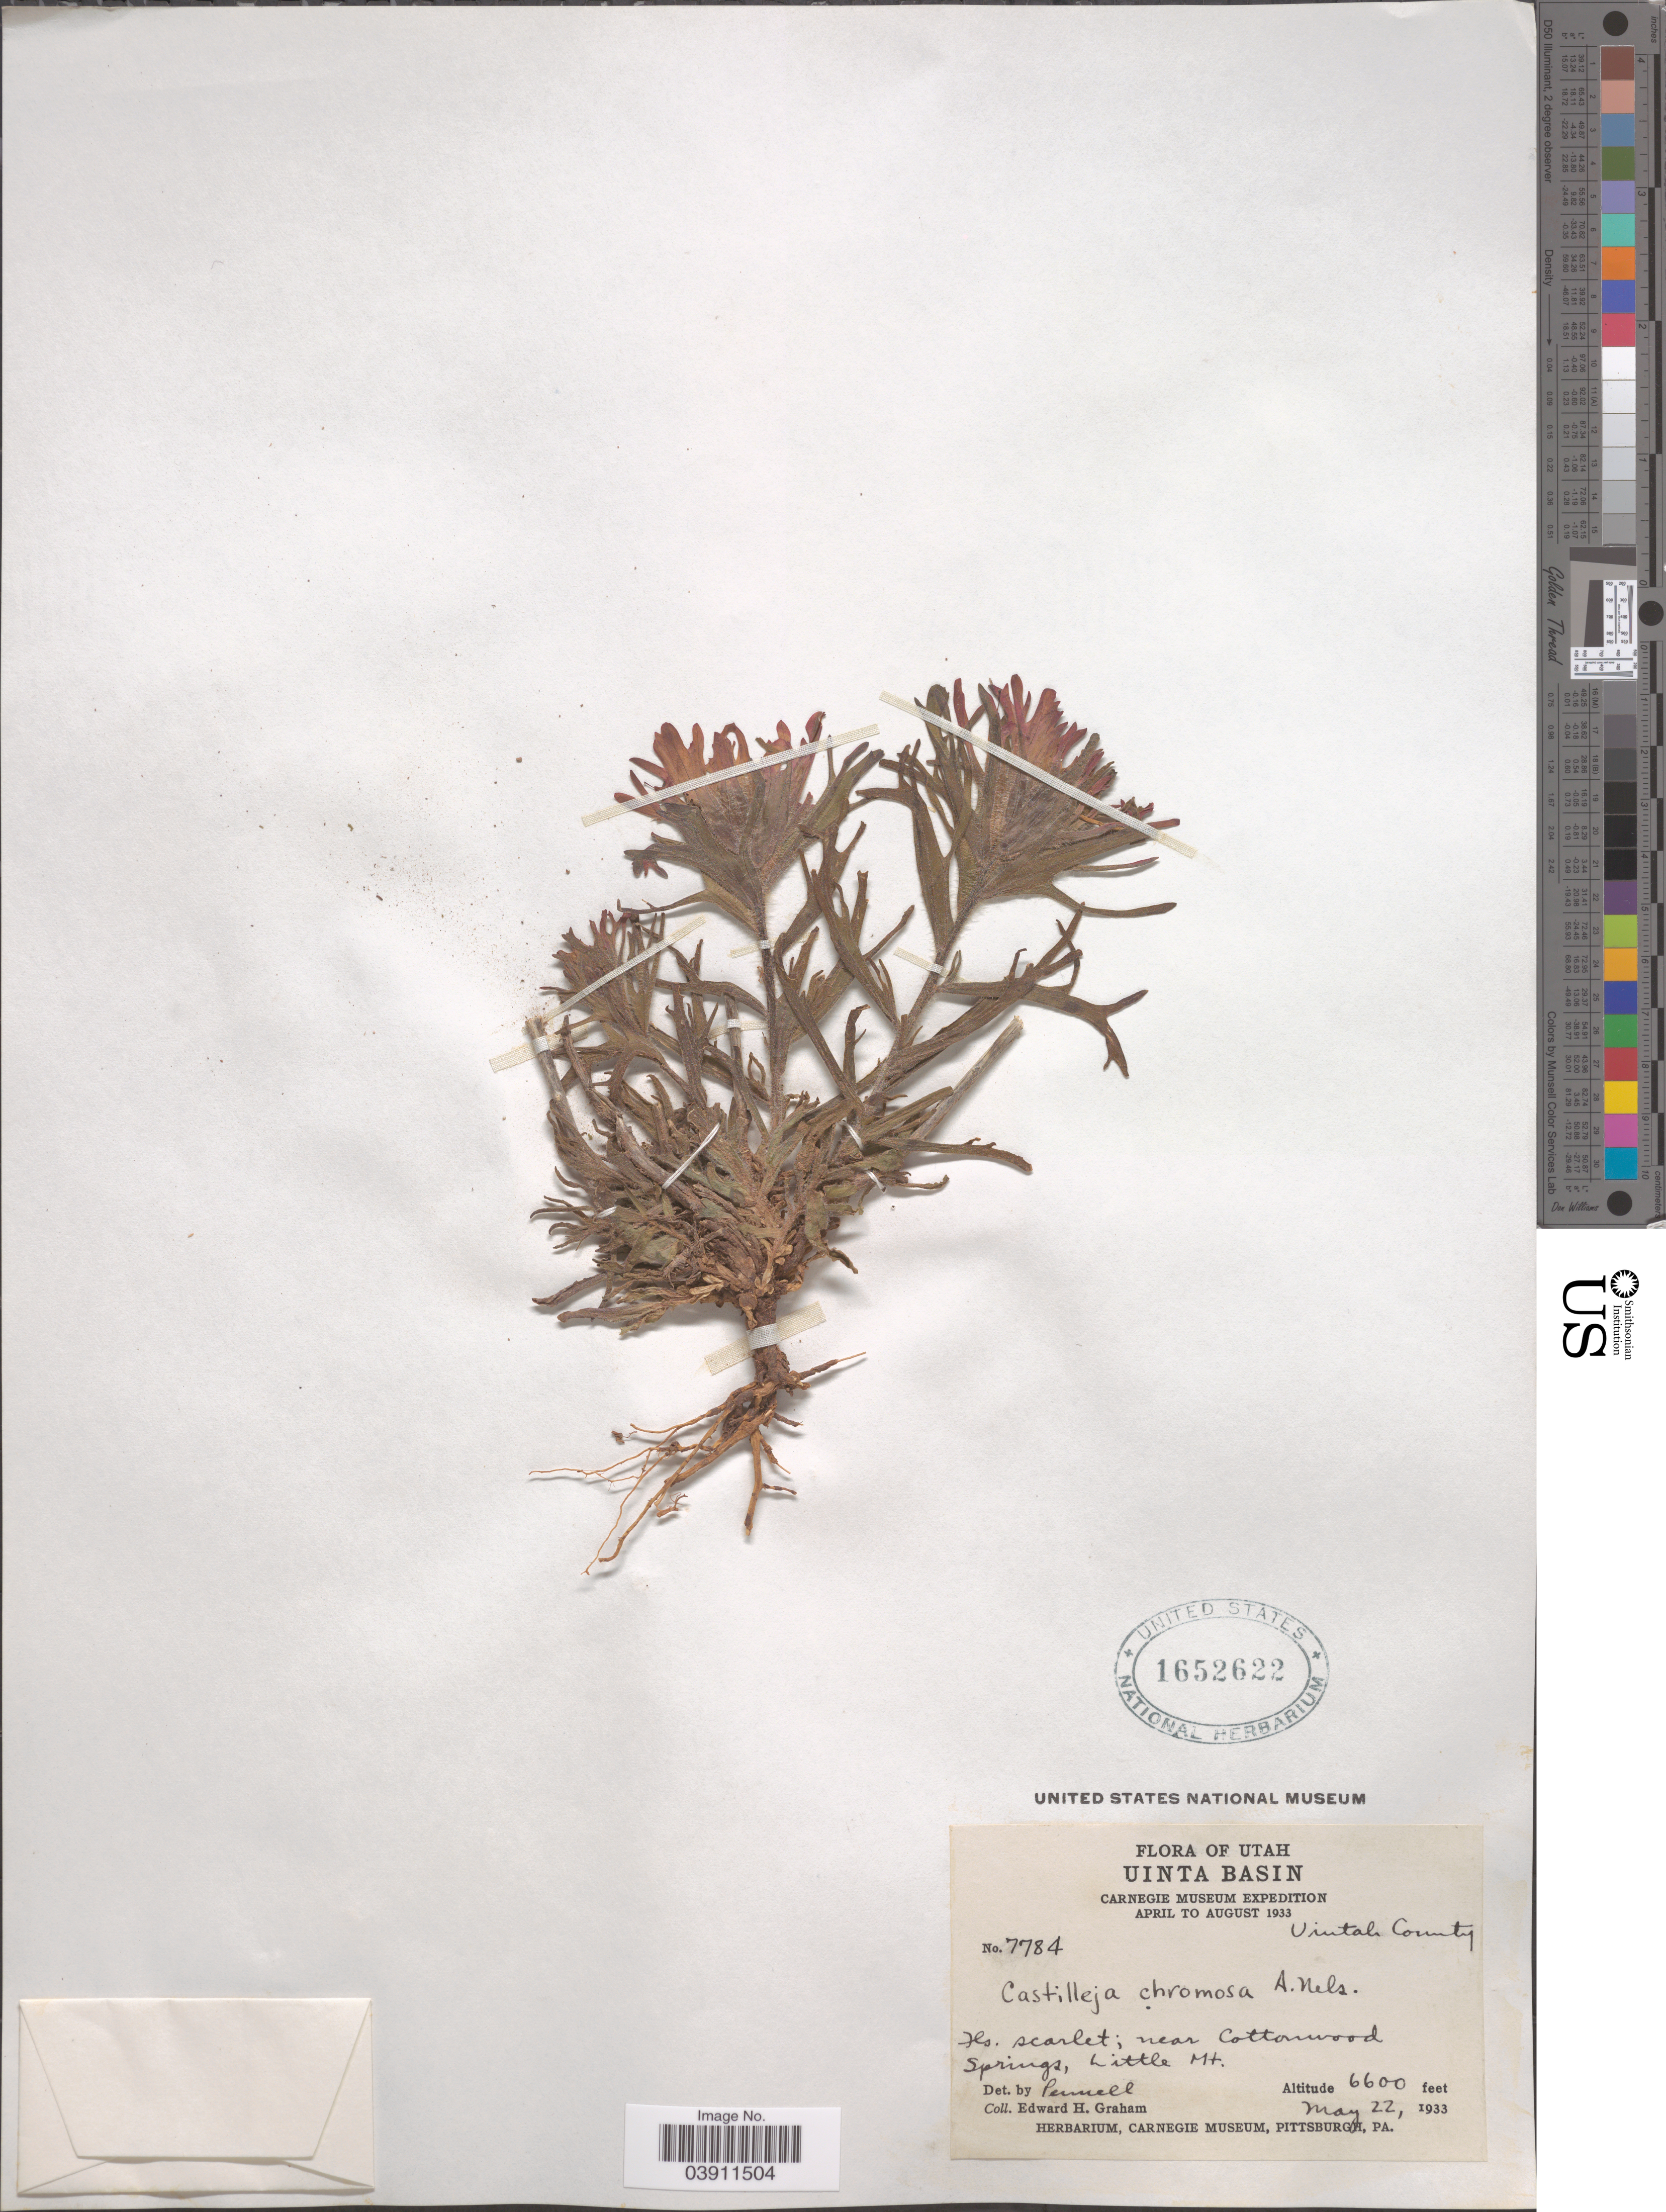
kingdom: Plantae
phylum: Tracheophyta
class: Magnoliopsida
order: Lamiales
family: Orobanchaceae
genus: Castilleja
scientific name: Castilleja chromosa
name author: A. Nelson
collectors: E. H. Graham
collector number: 7784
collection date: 1933-05-22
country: United States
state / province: Utah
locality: Uinta Basin. Uintah County. Near Cottonwood Springs, Little Mt.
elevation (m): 2012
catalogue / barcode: US 1652622